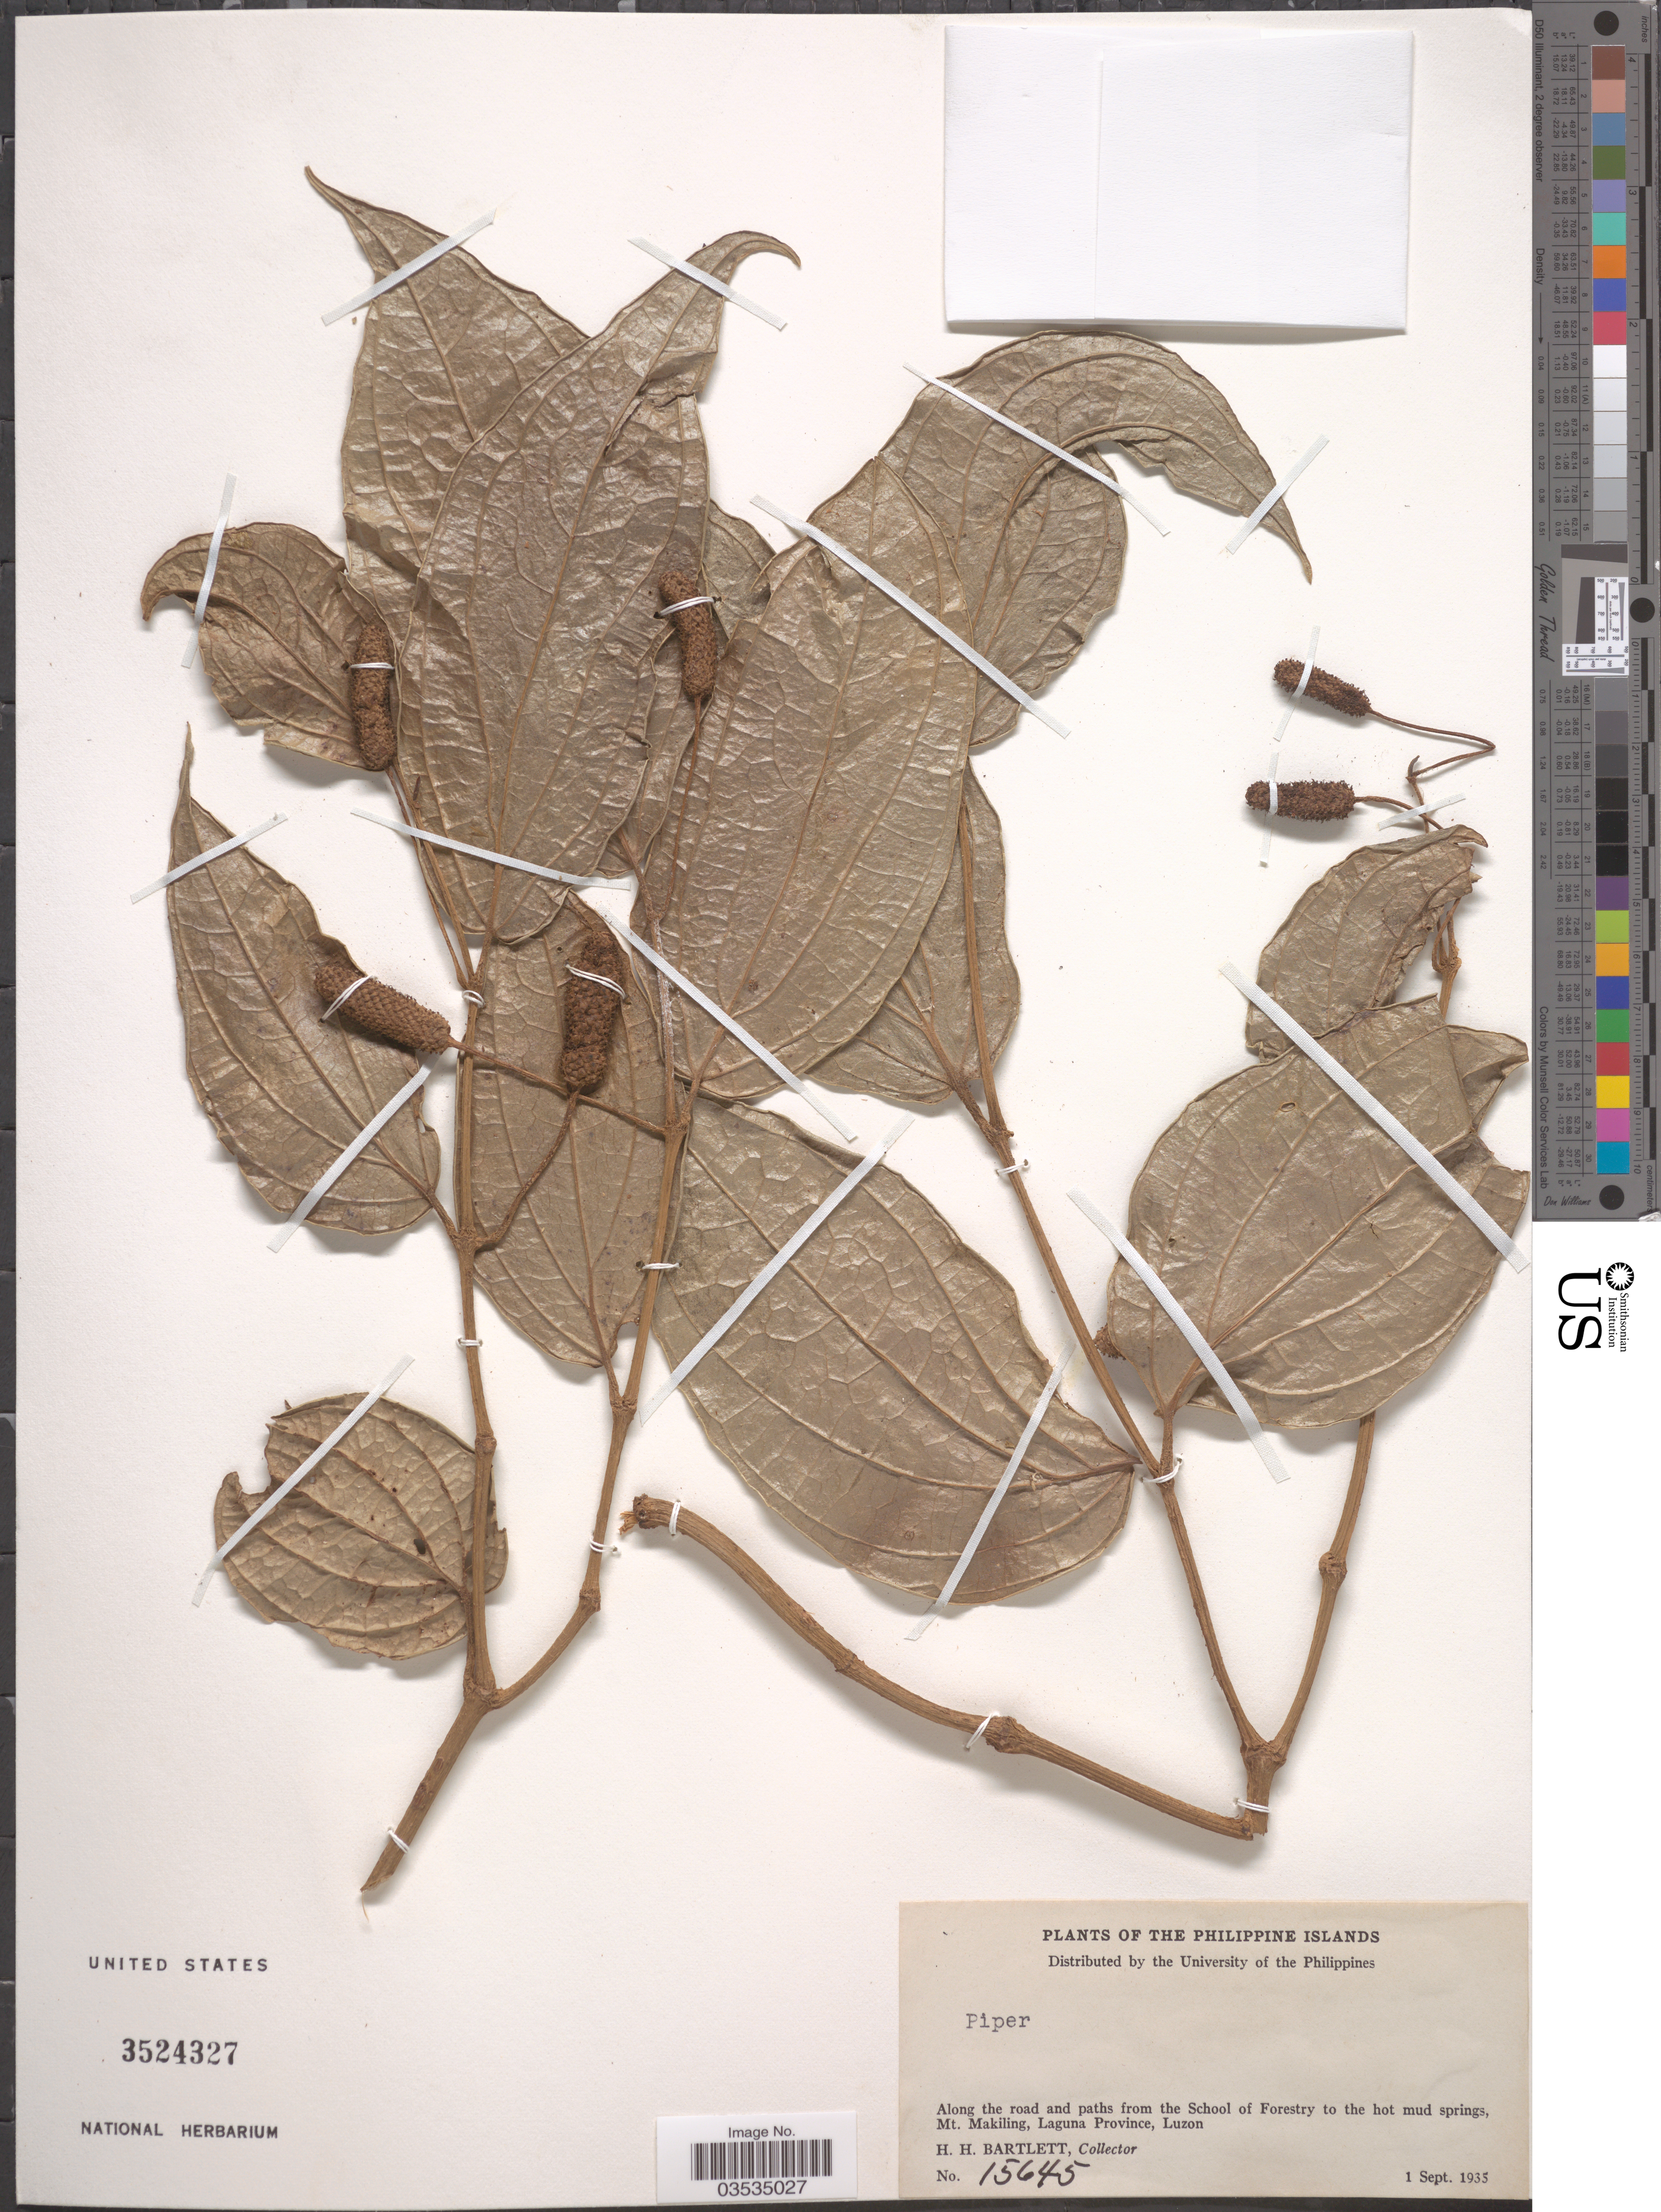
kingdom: Plantae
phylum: Tracheophyta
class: Magnoliopsida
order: Piperales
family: Piperaceae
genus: Piper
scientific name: Piper sp.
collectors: H. H. Bartlett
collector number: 15645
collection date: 1935-09-01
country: Philippines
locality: Along the road and paths from the School of Forestry to the hot mud springs, Mt. Makiling, Laguna Province, Luzon.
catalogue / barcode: US 3524327